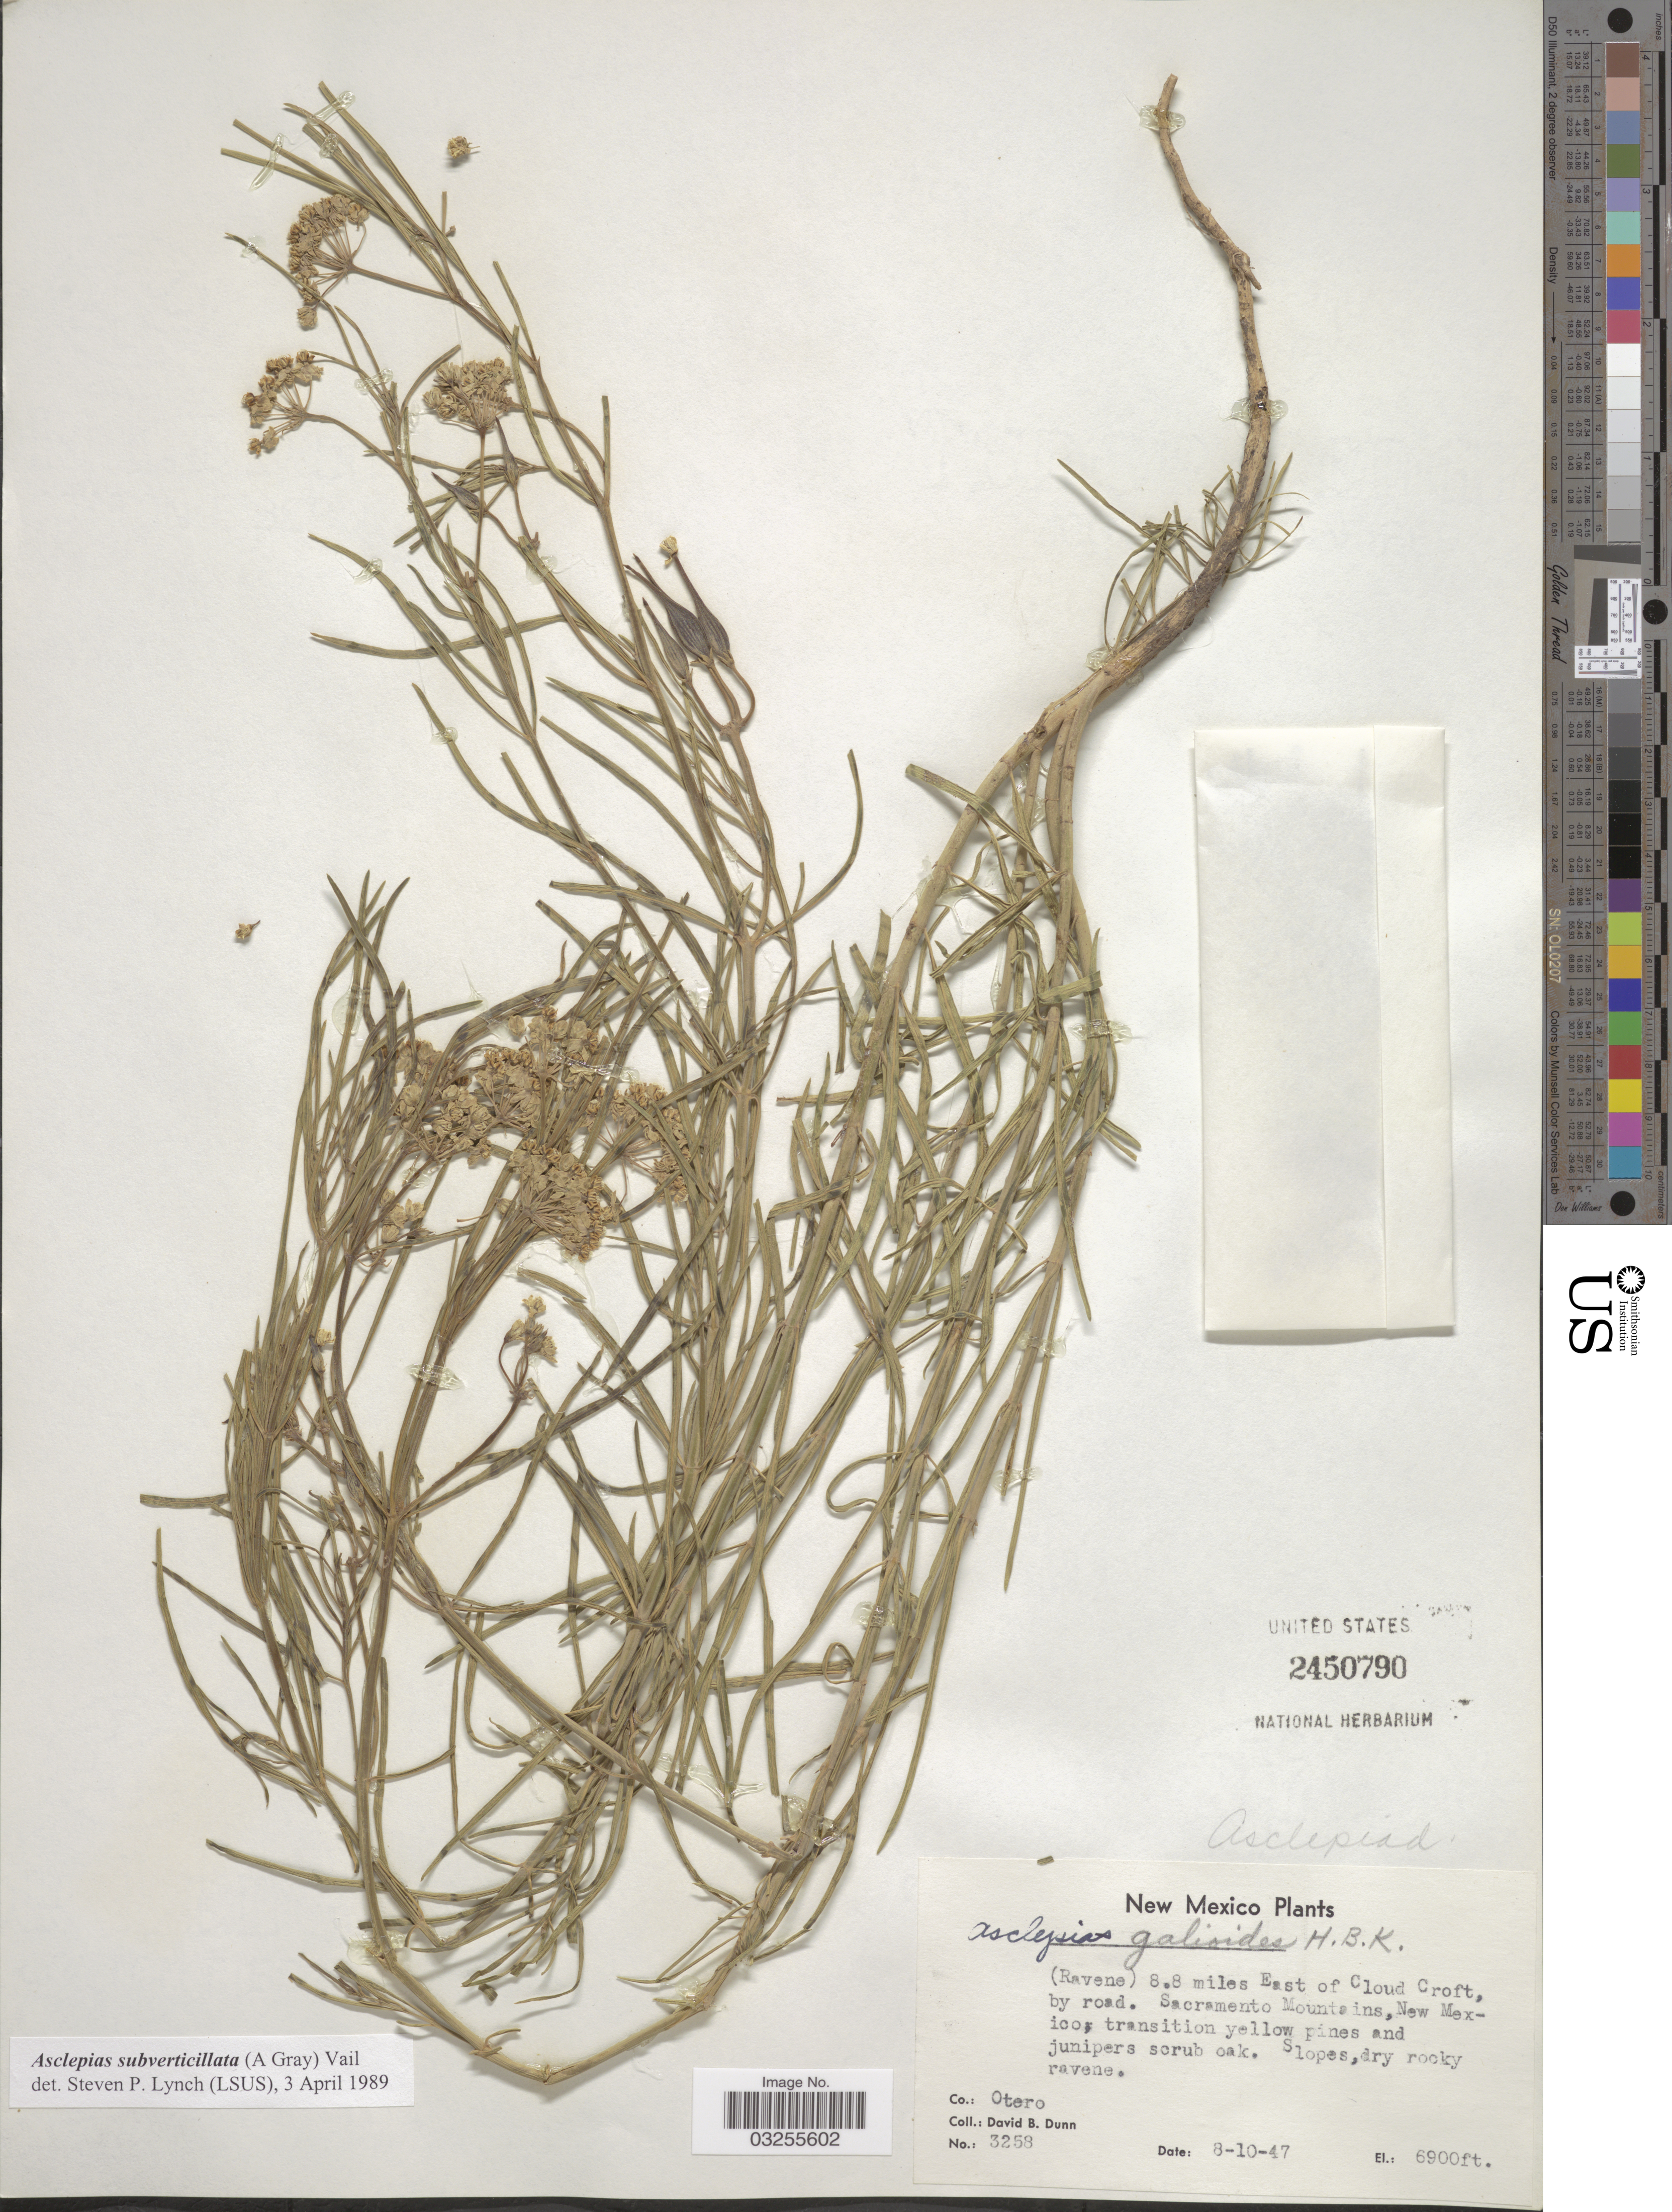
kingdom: Plantae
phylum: Tracheophyta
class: Magnoliopsida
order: Gentianales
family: Apocynaceae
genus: Asclepias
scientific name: Asclepias subverticillata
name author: (A. Gray) Vail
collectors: D. B. Dunn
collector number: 3258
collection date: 1947-08-10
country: United States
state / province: New Mexico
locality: (Ravene) 8.8 miles East of Cloud Croft, by road. Sacramento Mountains. Co.: Otero.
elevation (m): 2103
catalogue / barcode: US 2450790